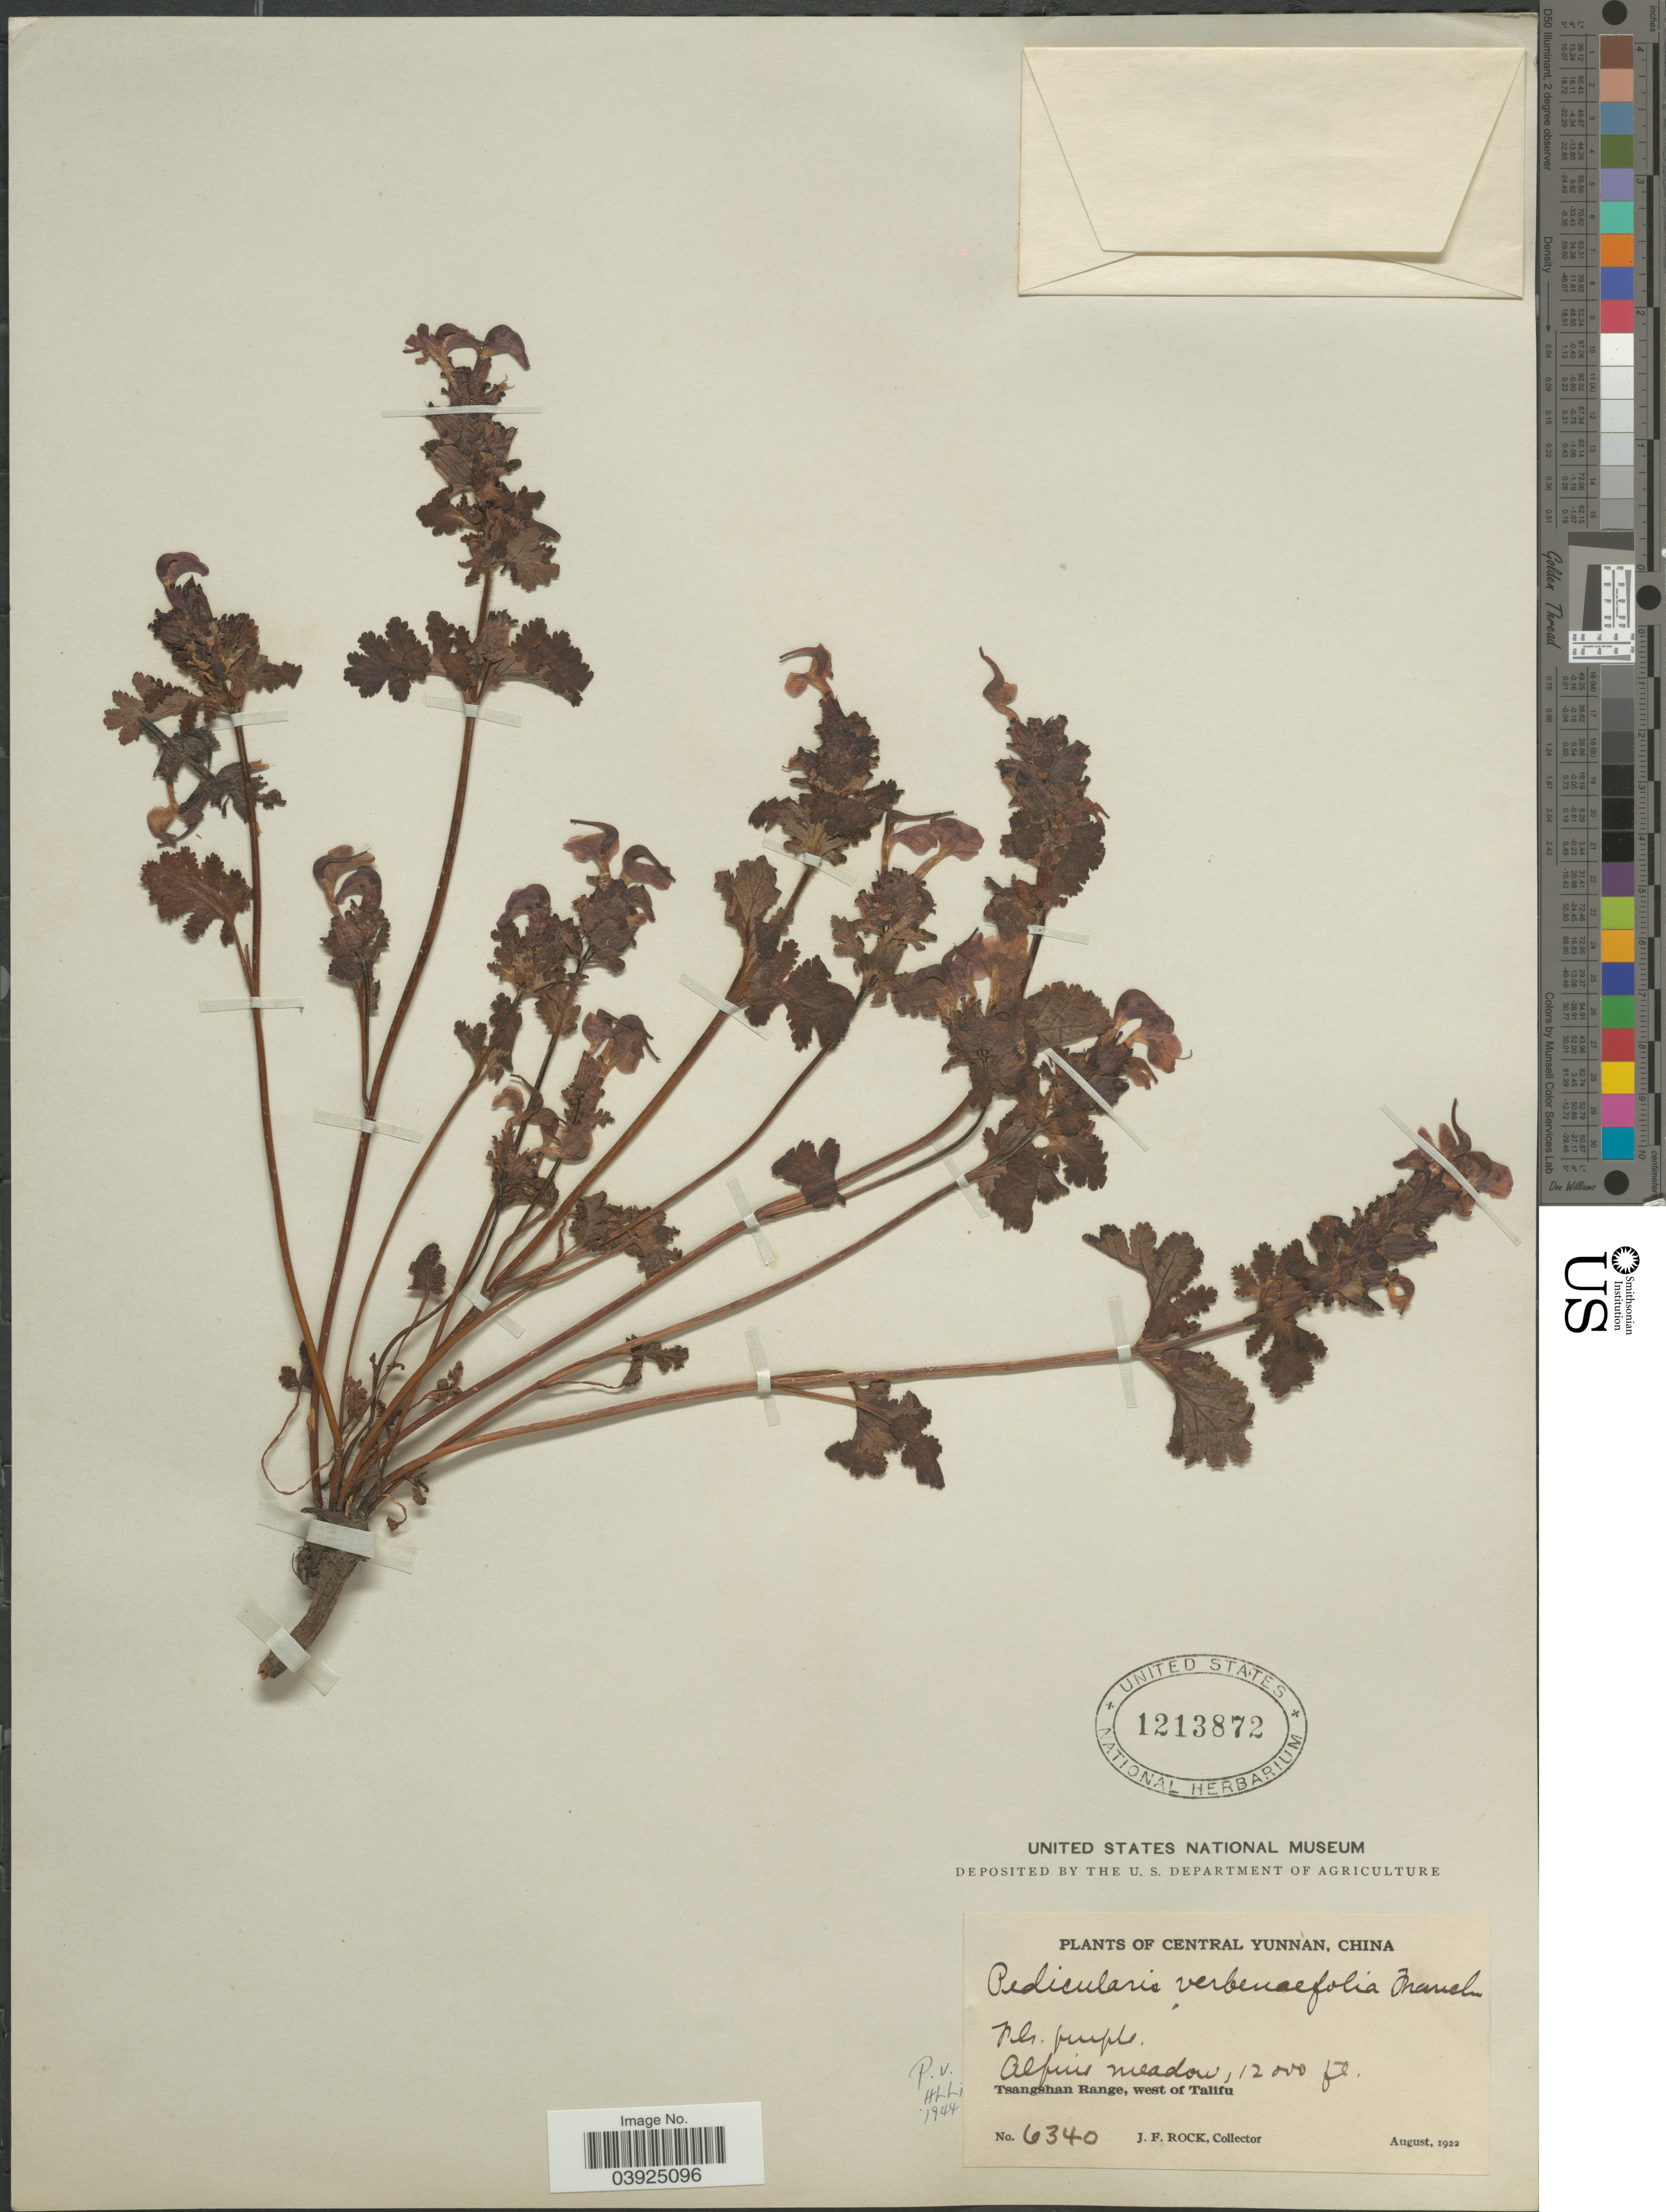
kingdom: Plantae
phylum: Tracheophyta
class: Magnoliopsida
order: Lamiales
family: Orobanchaceae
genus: Pedicularis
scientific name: Pedicularis verbenifolia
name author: Franch. ex Maxim.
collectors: J. Rock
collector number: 6340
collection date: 1922-08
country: China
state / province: Yunnan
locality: Central Yunnan. Tsangshan Range, west of Talifu.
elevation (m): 3658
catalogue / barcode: US 1213872